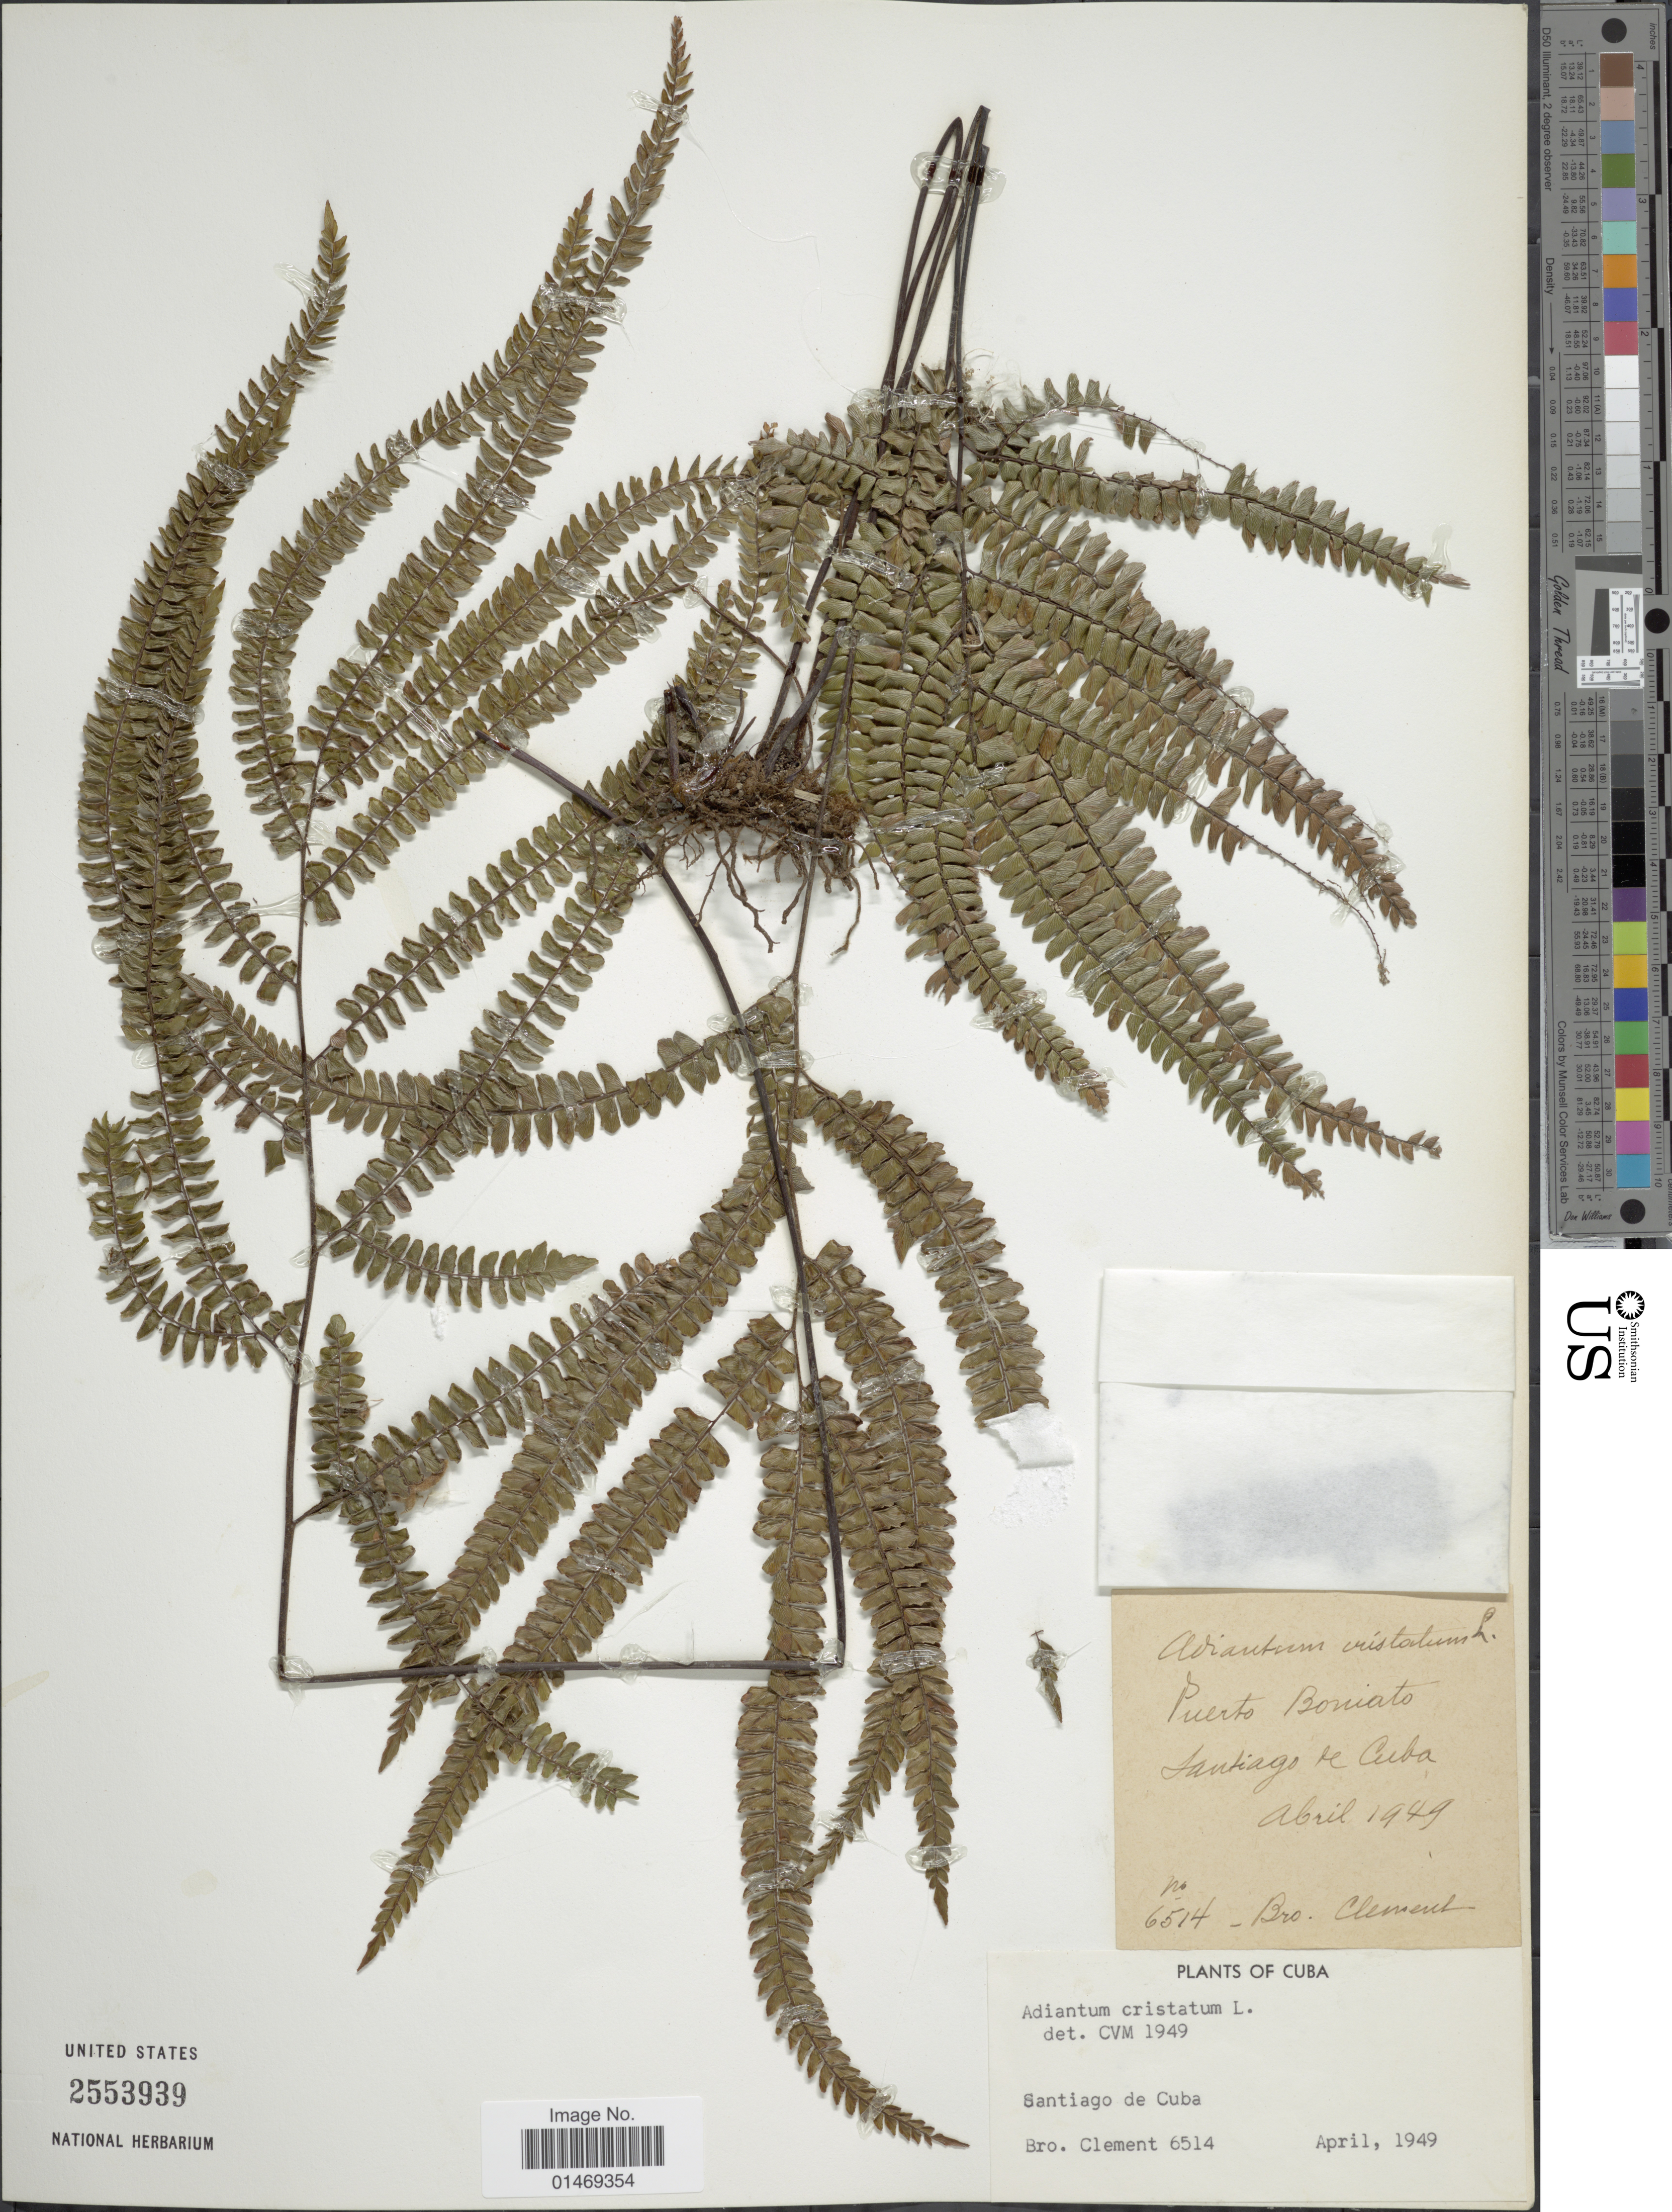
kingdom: Plantae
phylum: Tracheophyta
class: Polypodiopsida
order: Polypodiales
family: Pteridaceae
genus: Adiantum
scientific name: Adiantum pyramidale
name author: (L.) Willd.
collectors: B. Clement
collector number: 6514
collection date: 1949-04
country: Cuba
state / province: Santiago de Cuba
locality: Puerto boniato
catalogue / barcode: US 2553939